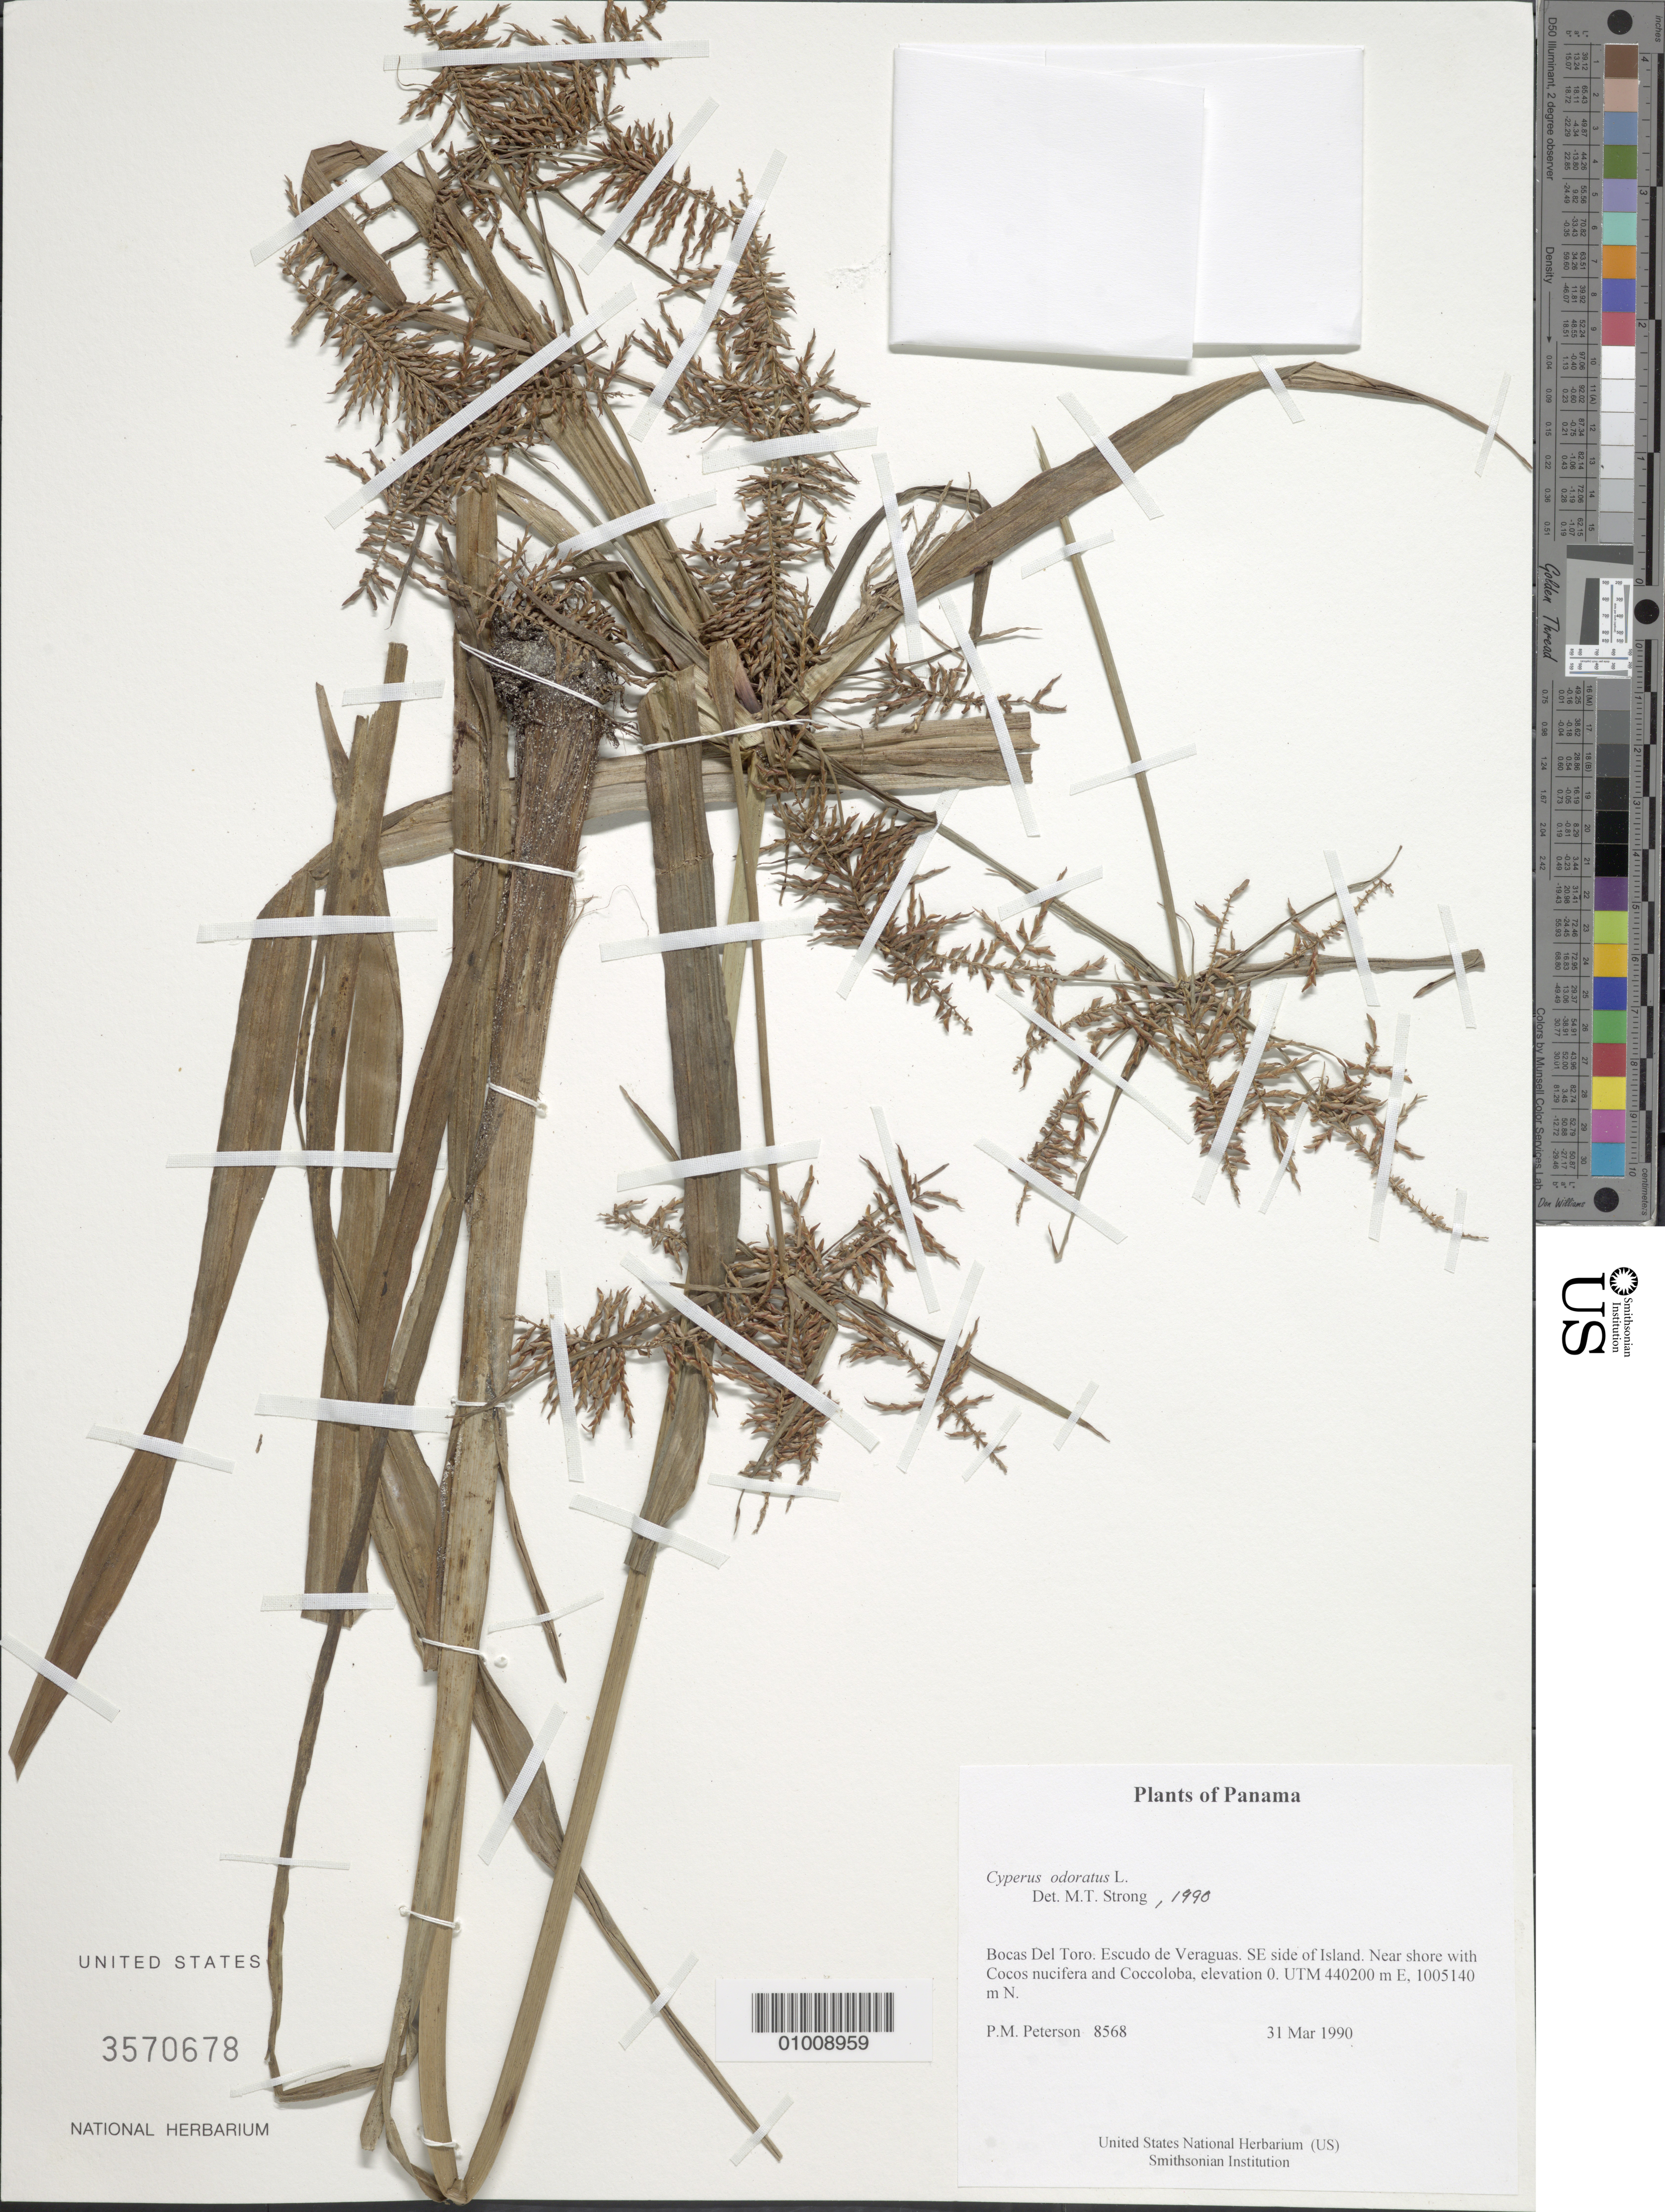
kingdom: Plantae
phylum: Tracheophyta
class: Liliopsida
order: Poales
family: Cyperaceae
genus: Cyperus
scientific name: Cyperus odoratus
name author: L.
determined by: Strong, M. T., (US), Smithsonian Institution - National Museum of Natural History (UNITED STATES)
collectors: P. M. Peterson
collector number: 08568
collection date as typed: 31 Mar 1990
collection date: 1990-03-31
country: Panama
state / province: Bocas del Toro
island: Escudo de Veraguas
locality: SE side of Island.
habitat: Near shore with Cocos nucifera and Coccoloba, elevation 0. UTM 440200 m E, 1005140 m N.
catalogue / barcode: US 3570678